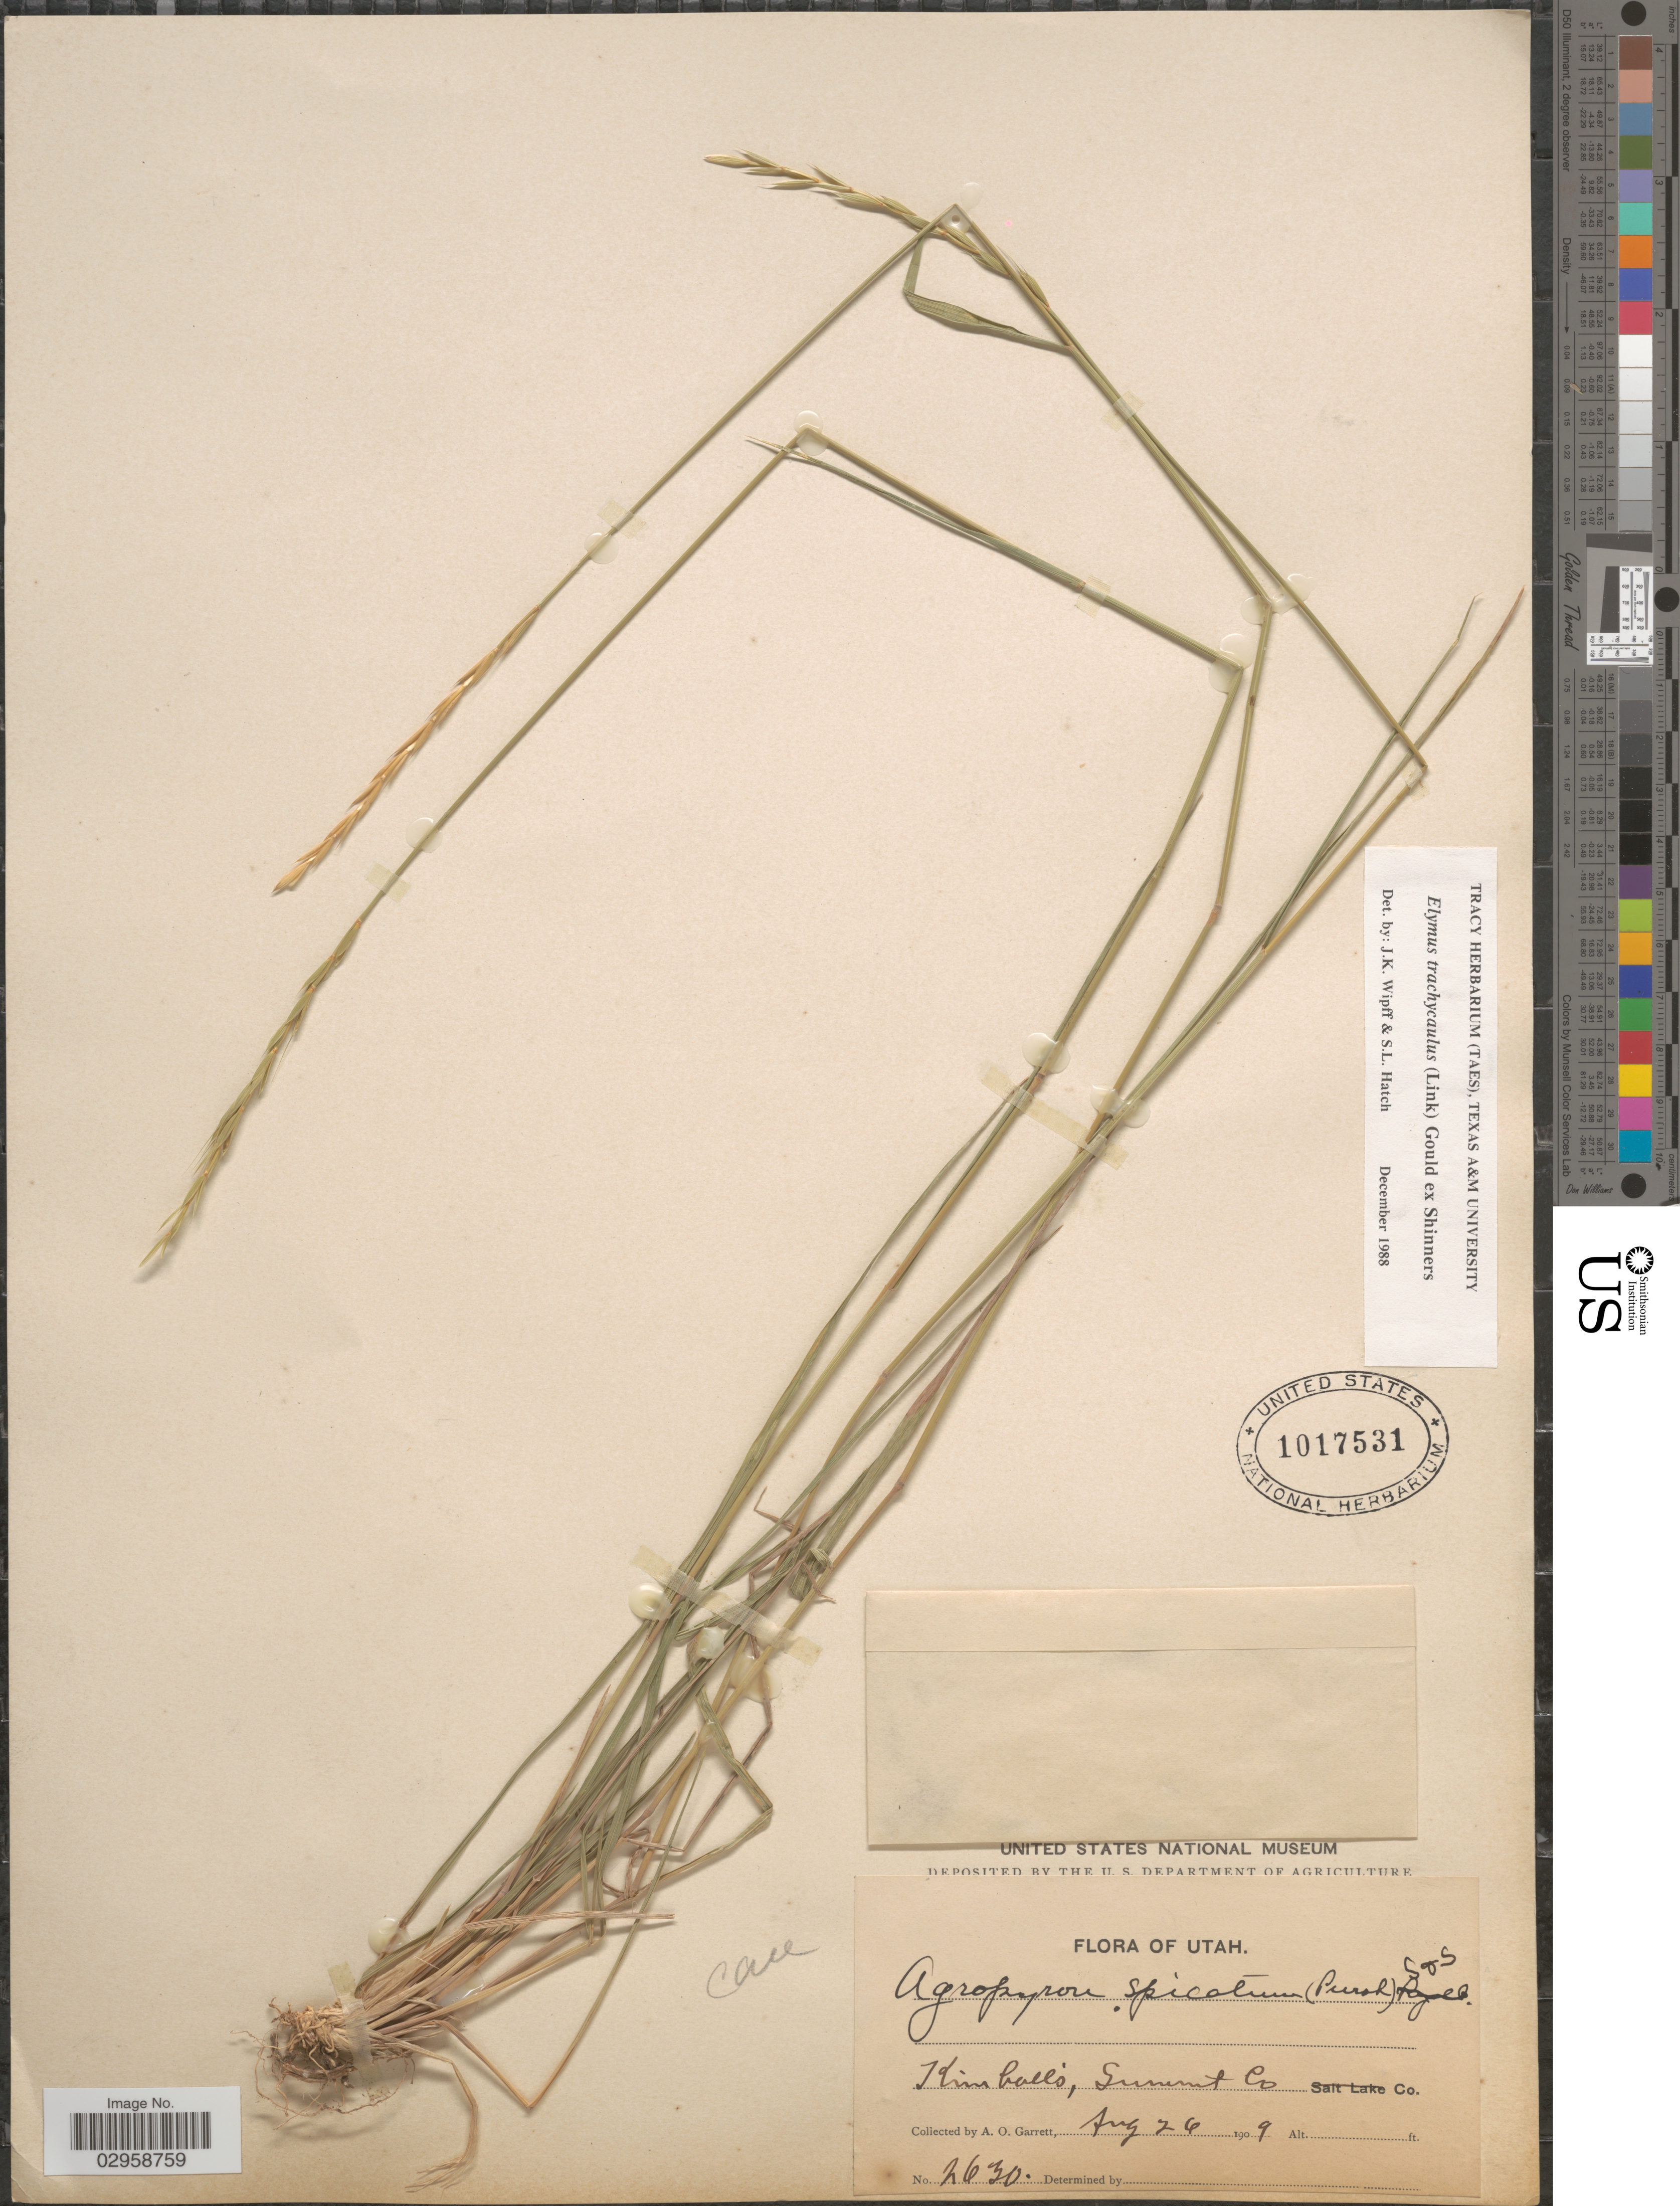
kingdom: Plantae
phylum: Tracheophyta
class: Liliopsida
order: Poales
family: Poaceae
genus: Elymus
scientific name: Elymus trachycaulus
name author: (Link) Gould ex Shinners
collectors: A. O. Garrett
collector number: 2630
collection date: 1909-08-26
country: United States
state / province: Utah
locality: Kimball's, Summit Co.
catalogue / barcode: US 1017531